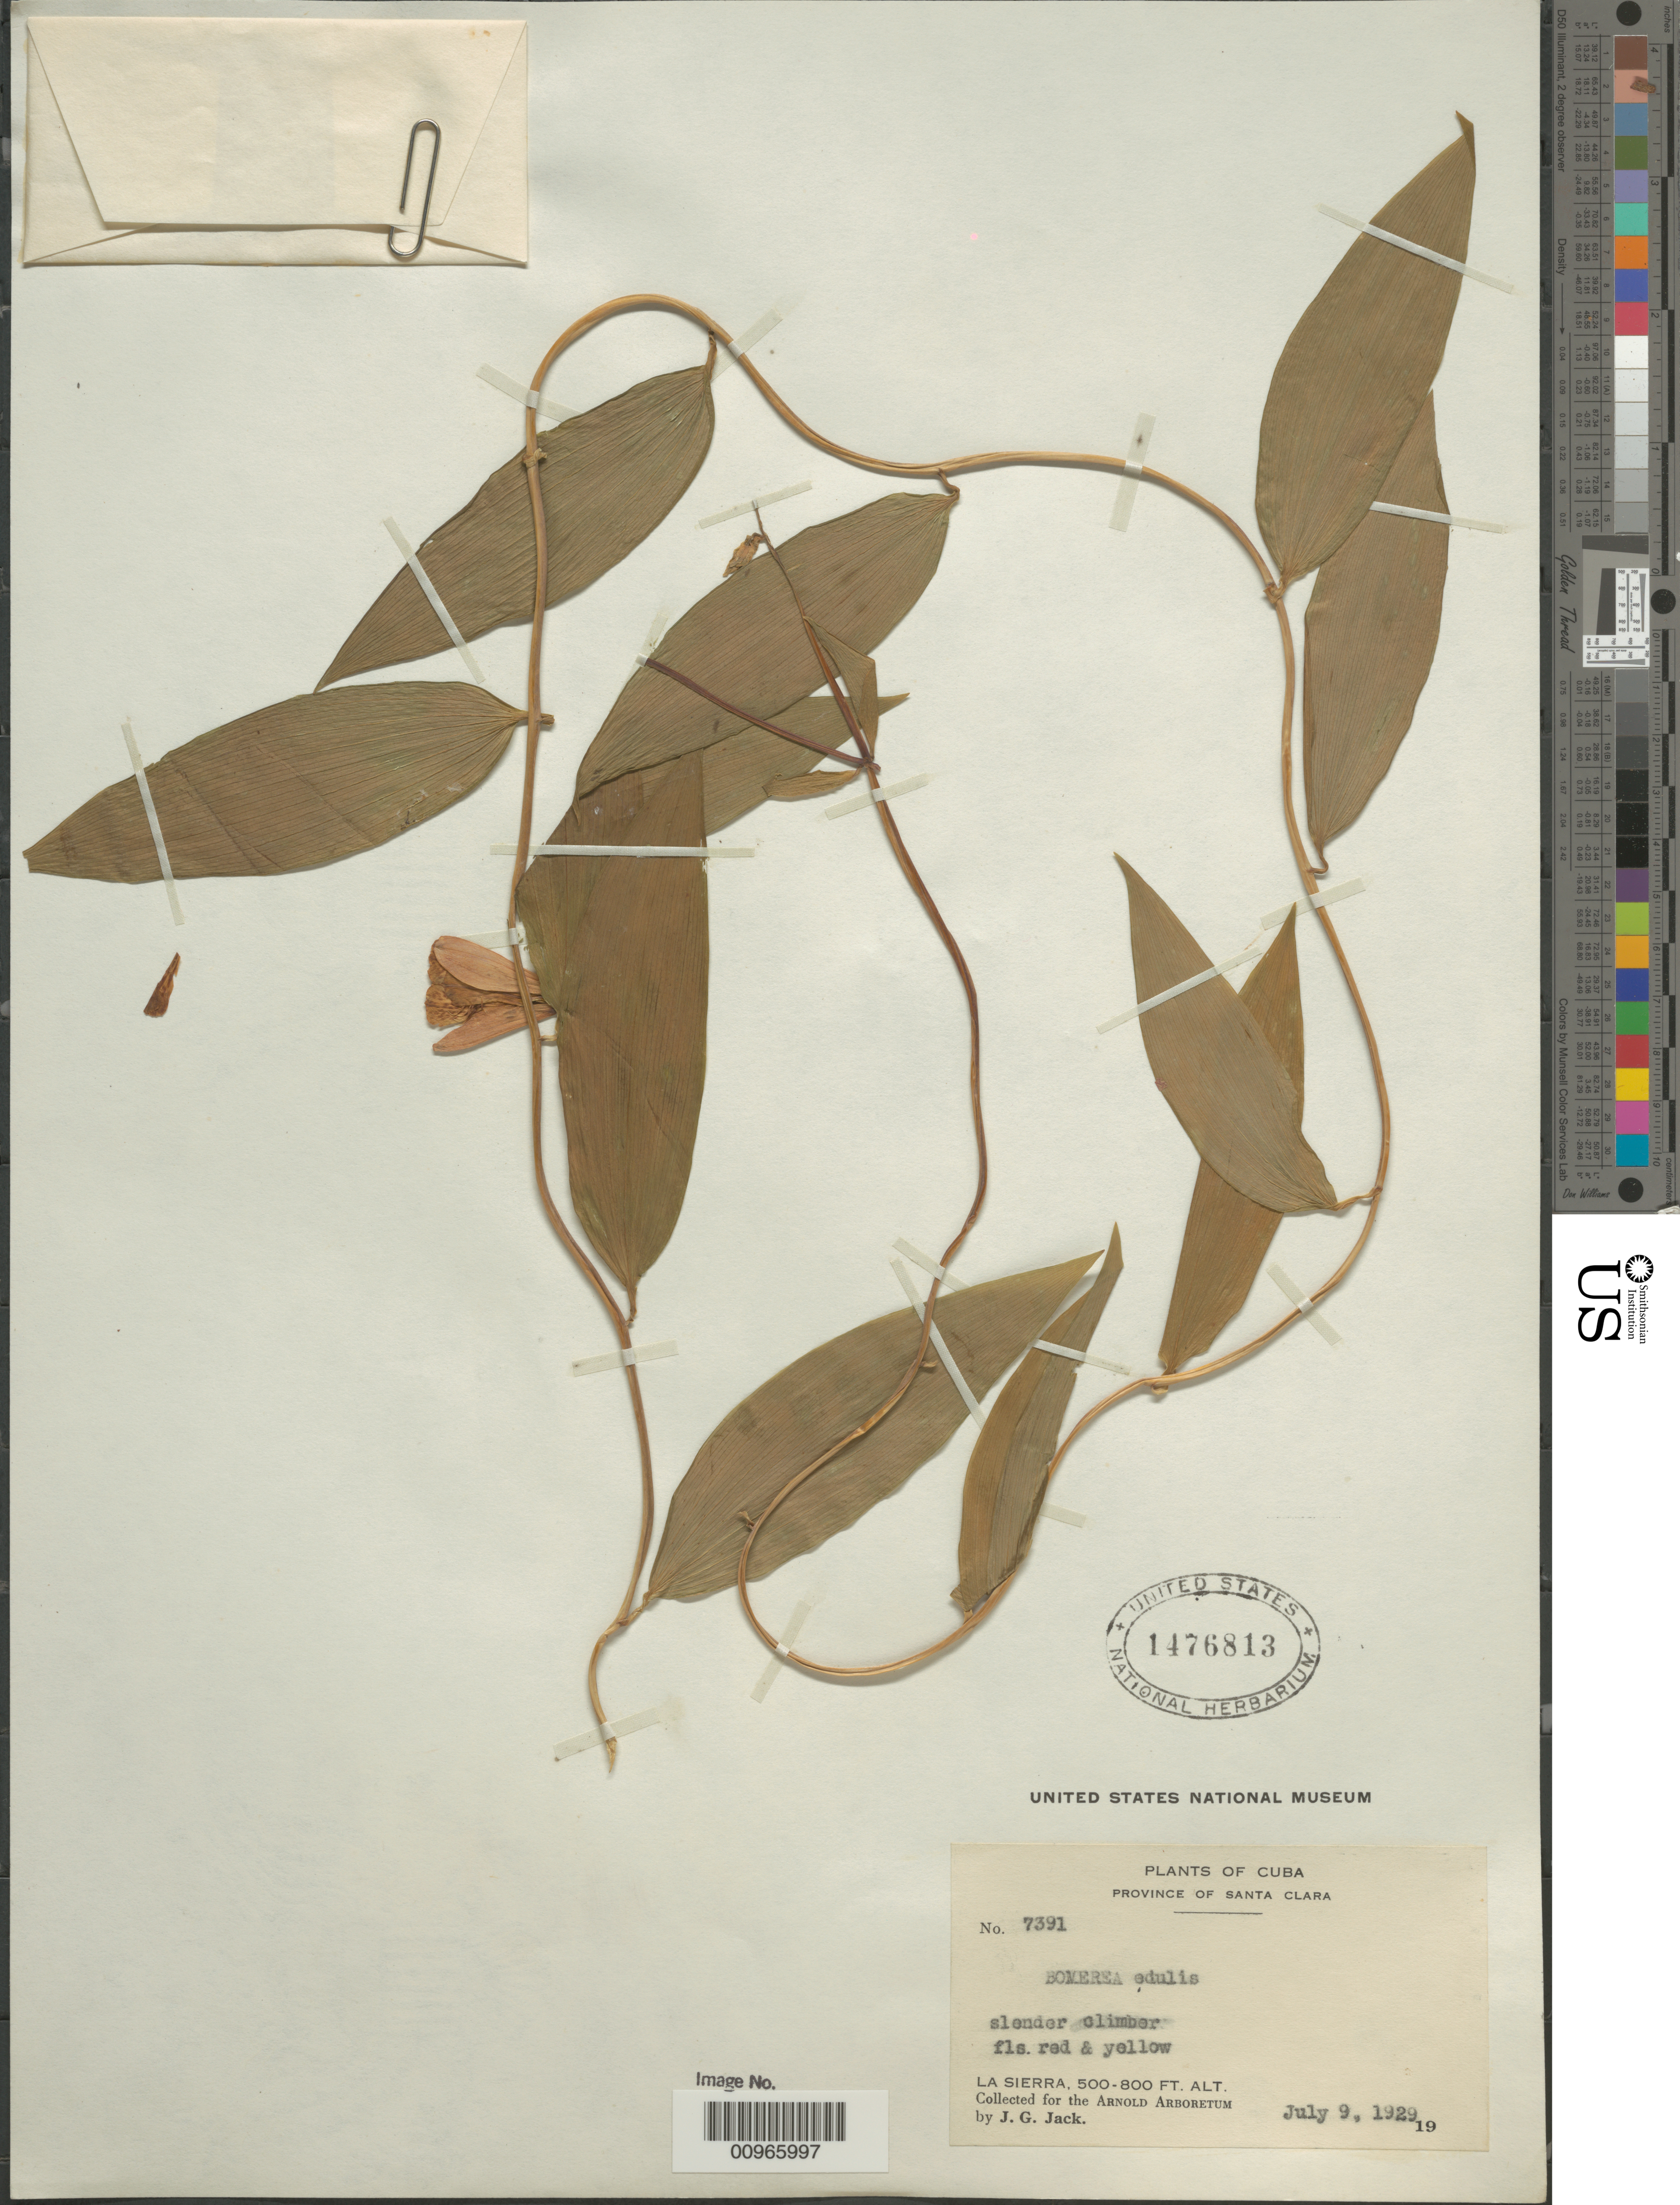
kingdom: Plantae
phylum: Tracheophyta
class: Liliopsida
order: Liliales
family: Alstroemeriaceae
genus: Bomarea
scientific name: Bomarea edulis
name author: (Tussac) Herb.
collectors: J. G. Jack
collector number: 7391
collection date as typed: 09 Jul 1929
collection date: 1929-07-09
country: Cuba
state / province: Las Villas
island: Cuba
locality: La Sierra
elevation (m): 152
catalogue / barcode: US 1476813